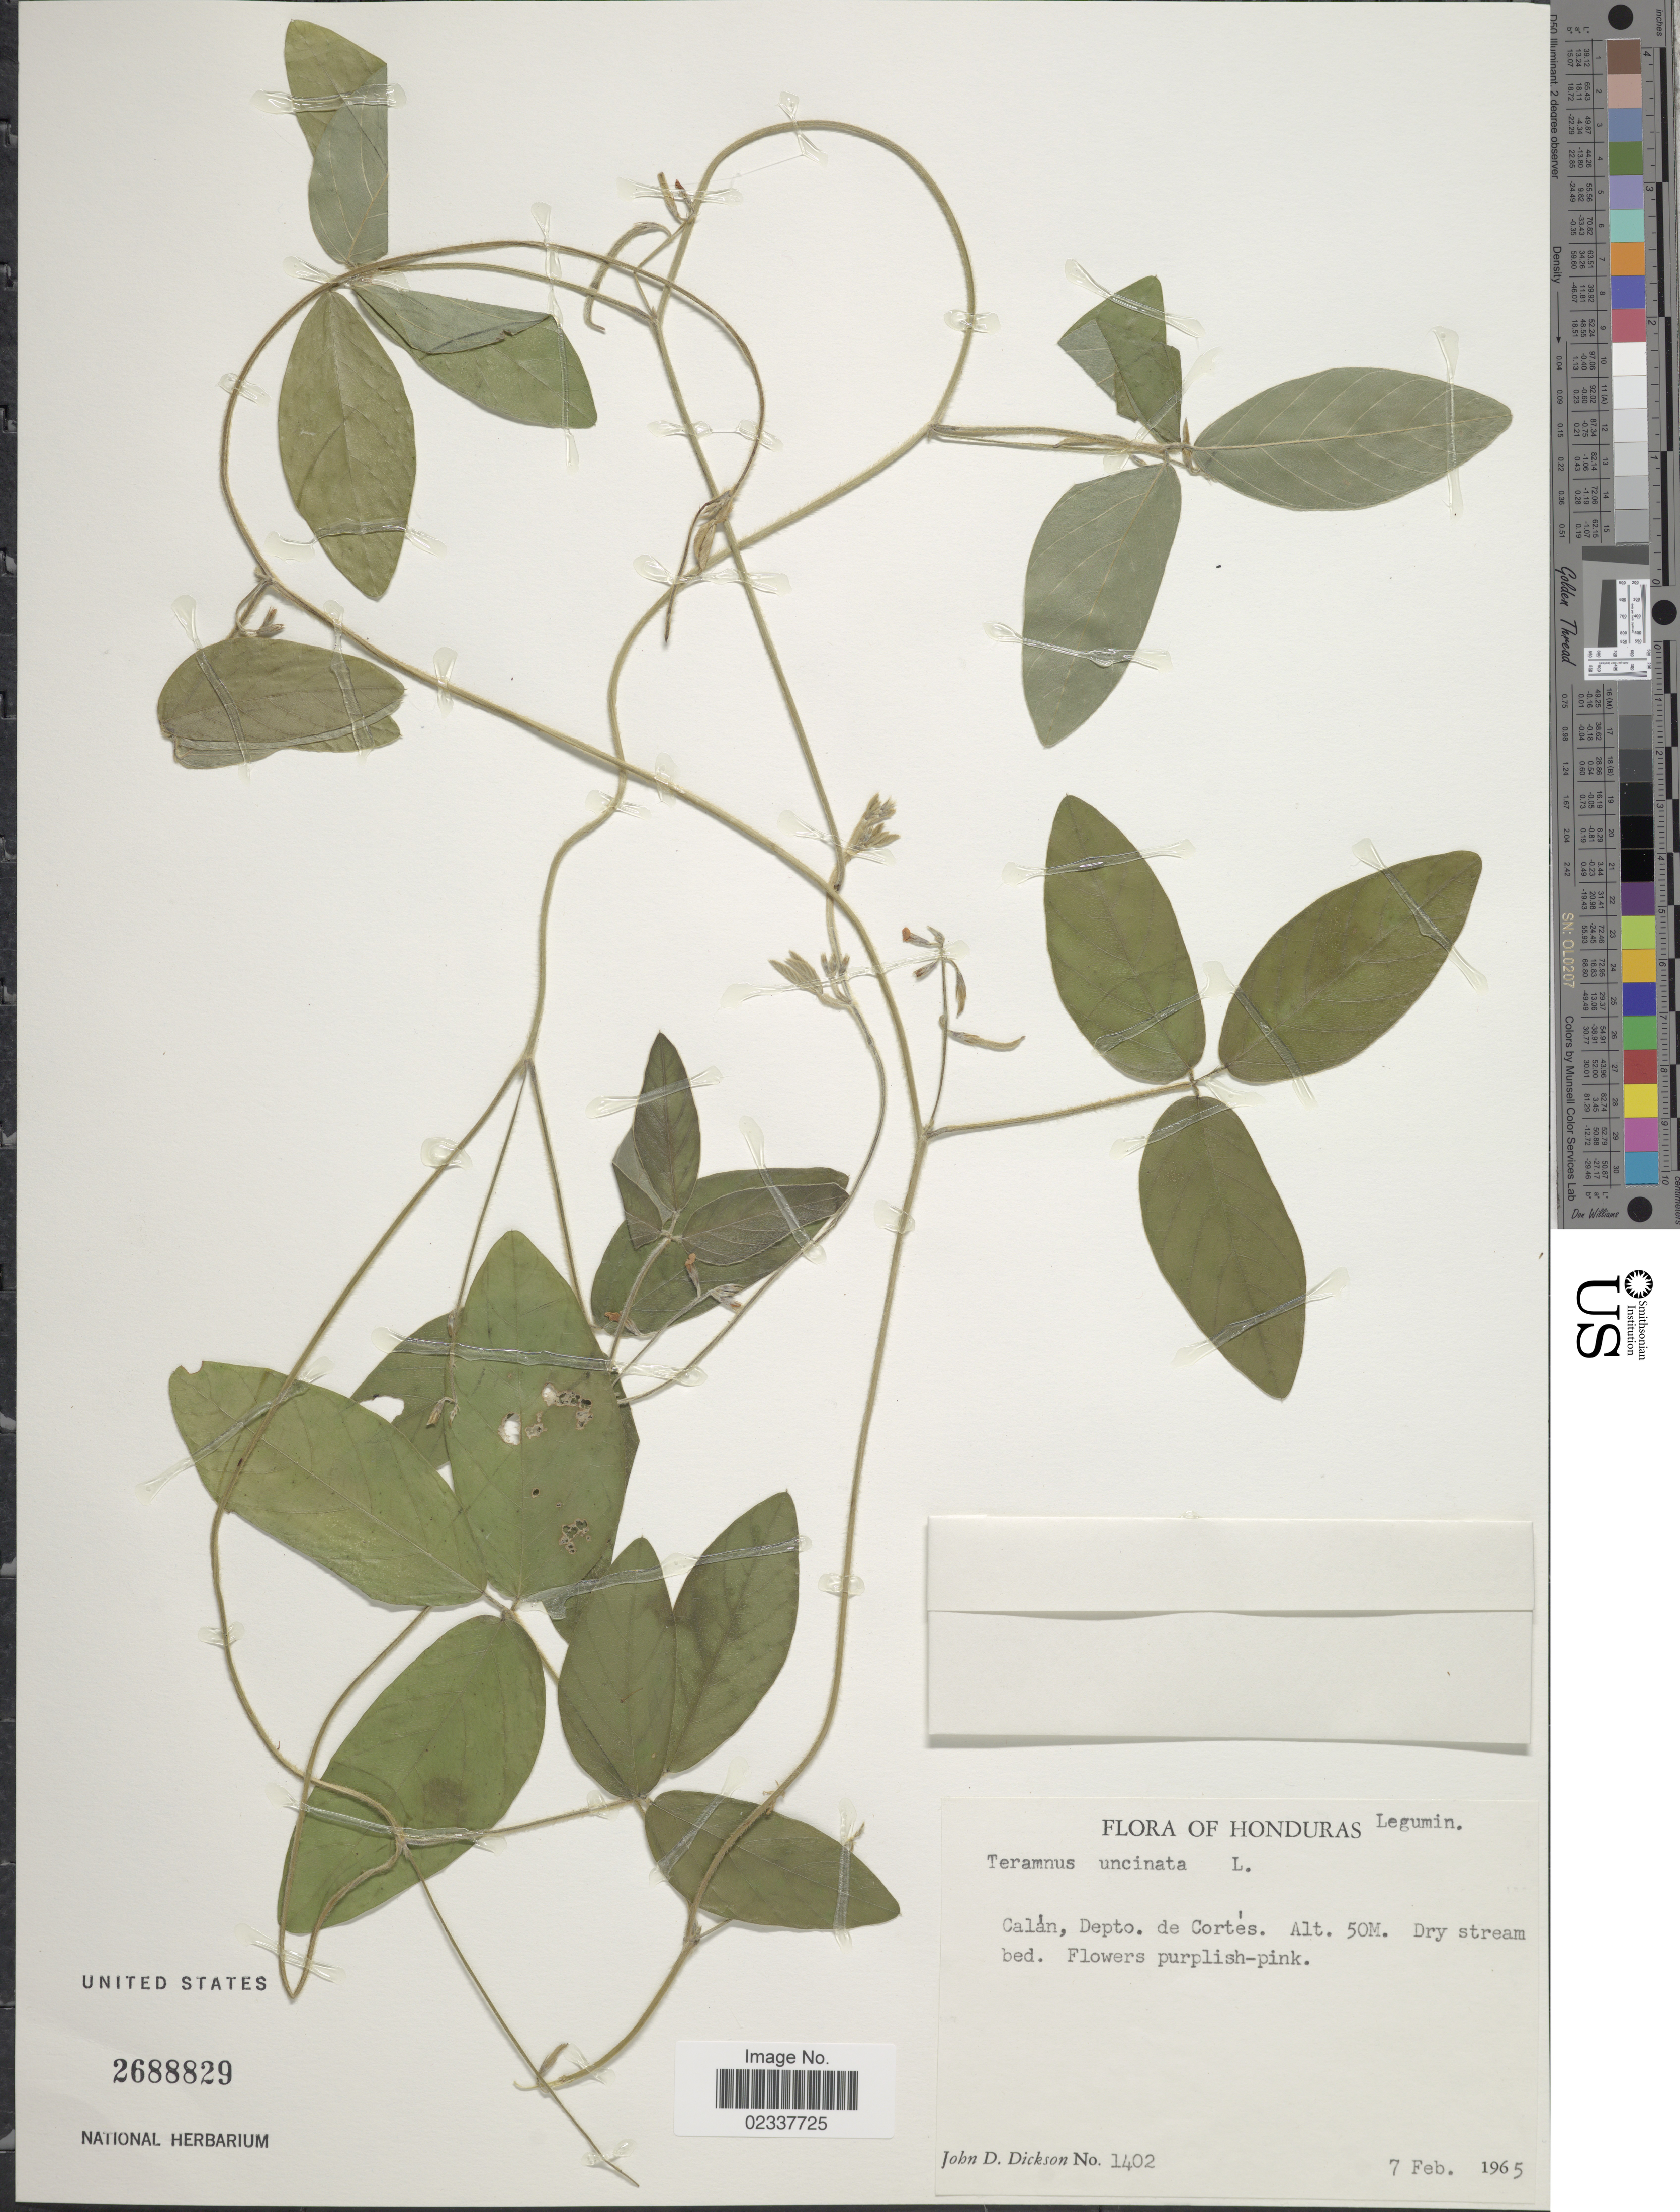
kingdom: Plantae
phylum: Tracheophyta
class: Magnoliopsida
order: Fabales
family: Fabaceae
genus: Teramnus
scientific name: Teramnus uncinatus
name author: (L.) Sw.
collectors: J. Dickson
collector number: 1402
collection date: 1965-02-07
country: Honduras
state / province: Cortés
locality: Calan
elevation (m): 50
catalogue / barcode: US 2688829